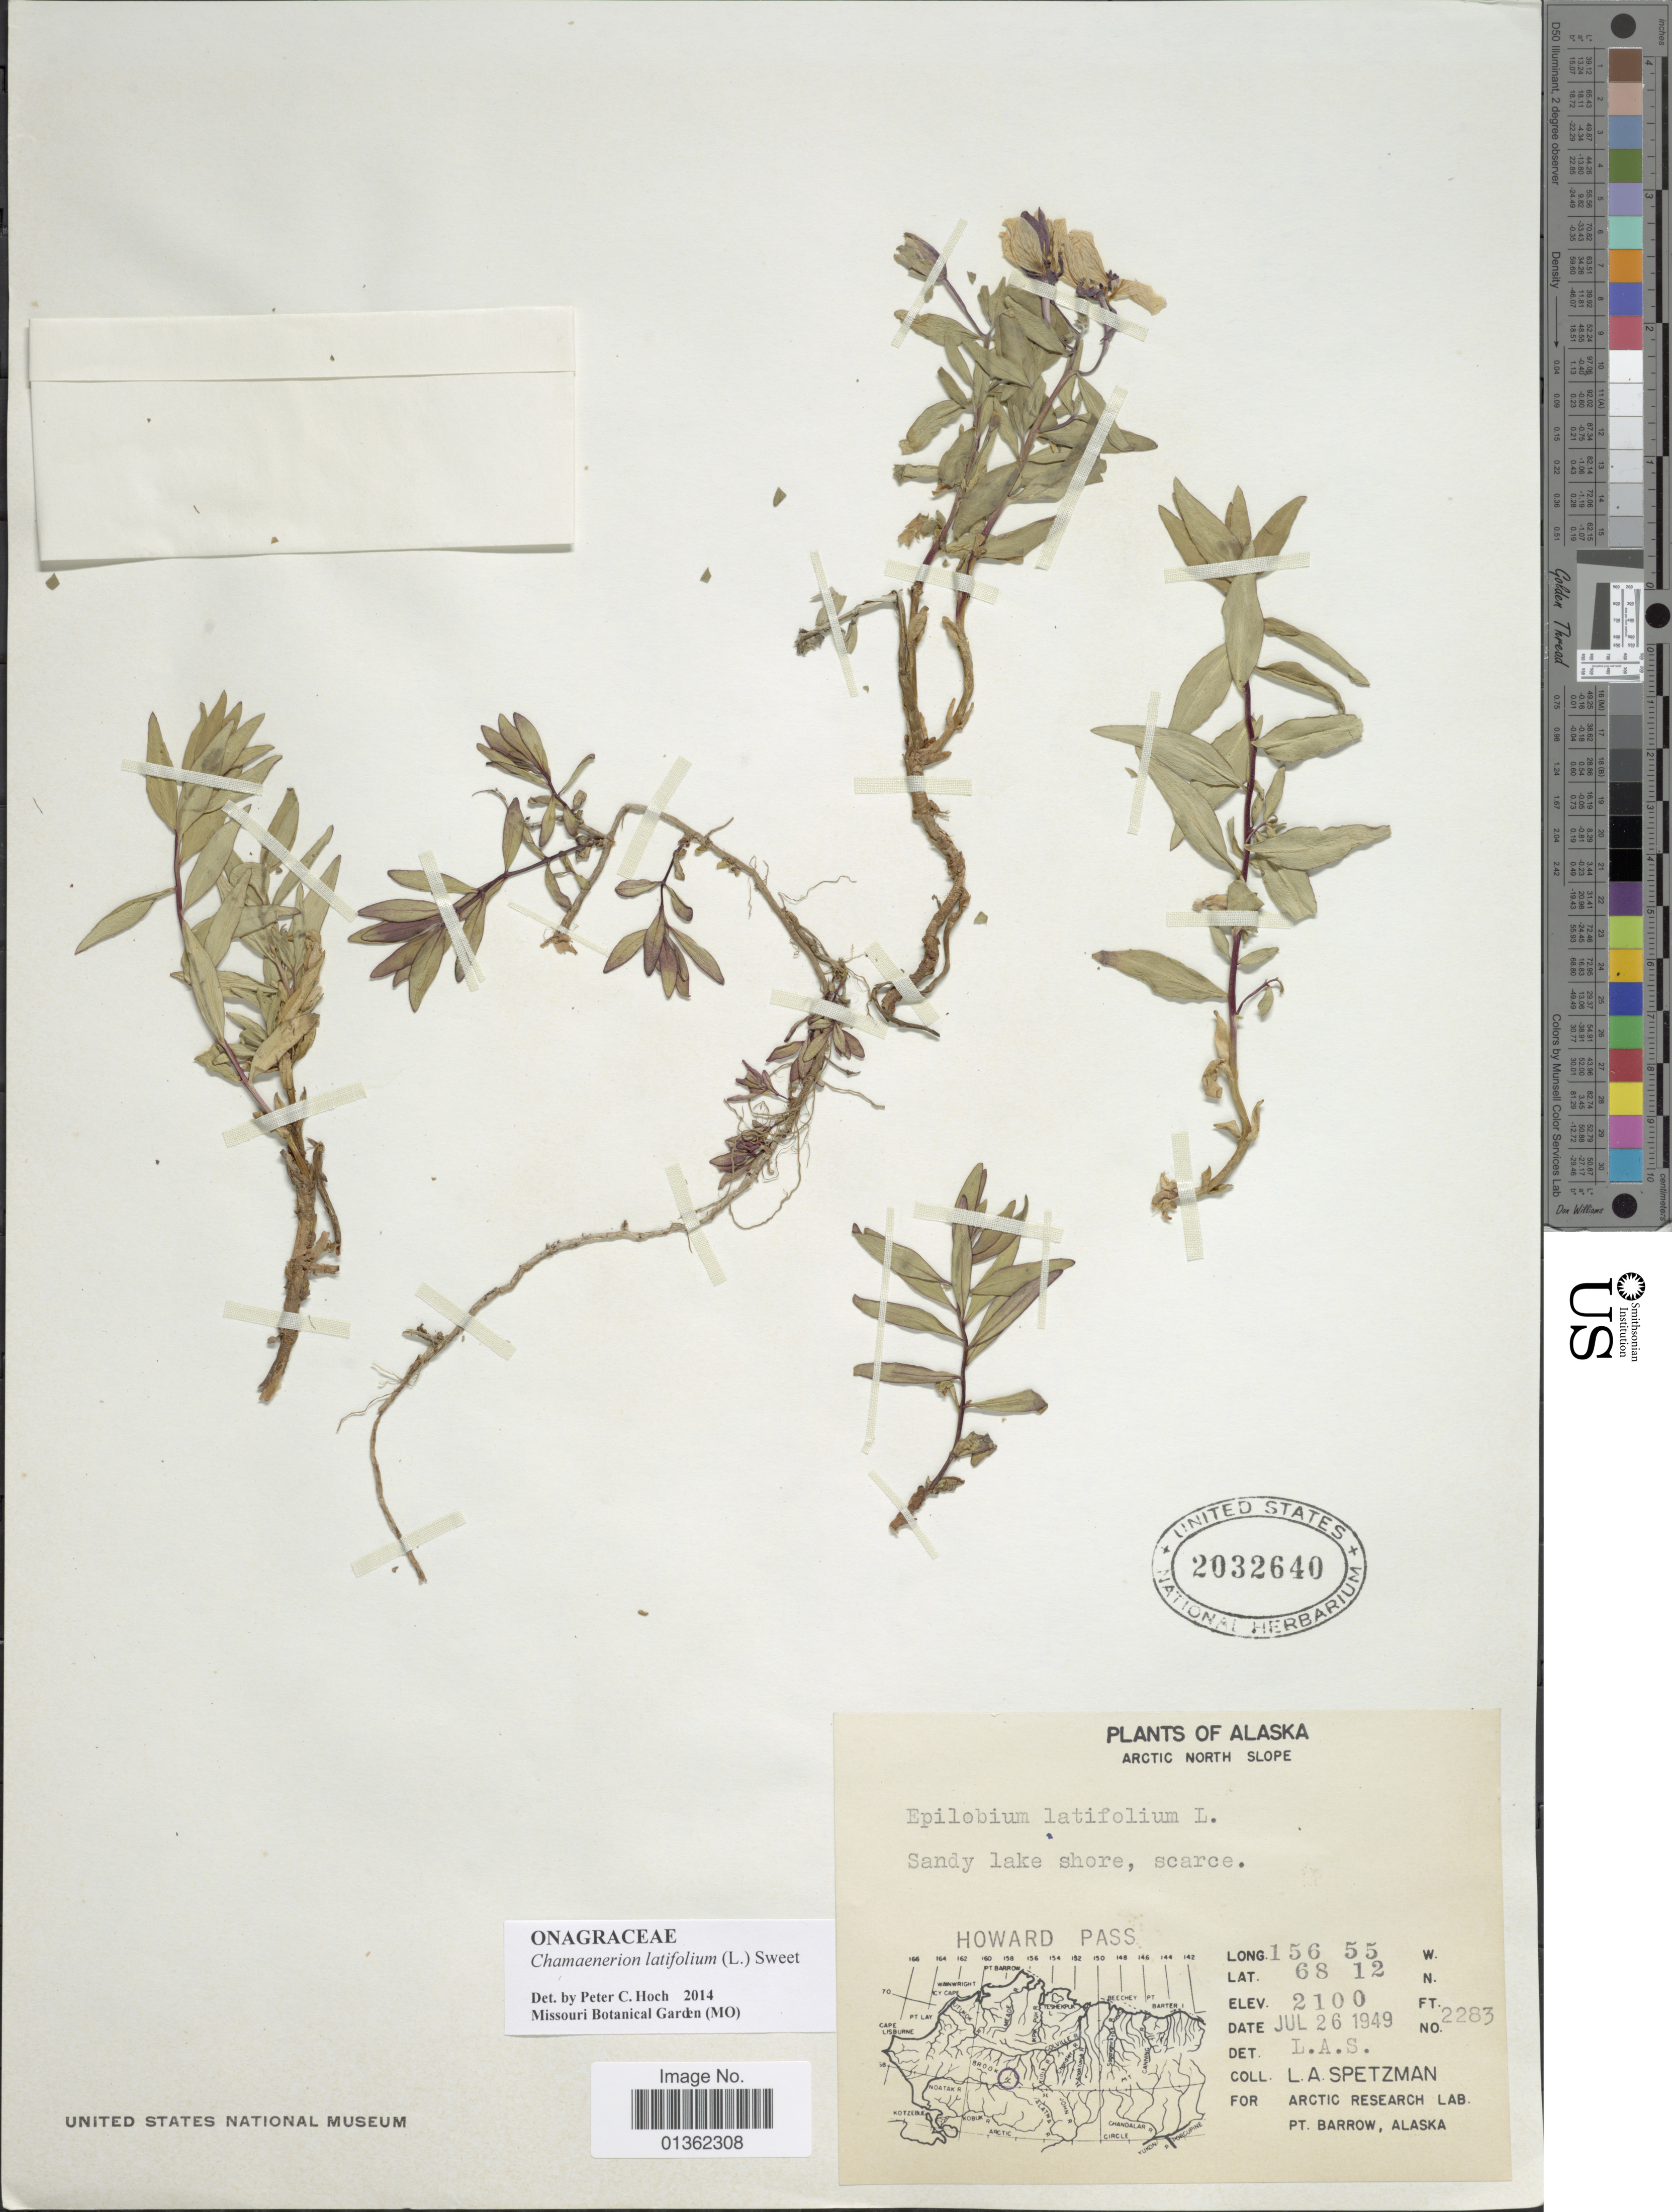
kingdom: Plantae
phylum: Tracheophyta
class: Magnoliopsida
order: Myrtales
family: Onagraceae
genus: Chamaenerion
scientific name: Chamaenerion latifolium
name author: (L.) Th. Fr. & Lange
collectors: L. Spetzman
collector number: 2283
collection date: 1949-07-26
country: United States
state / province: Alaska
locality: Arctic North Slope. Howard Pass.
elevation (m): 640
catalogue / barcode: US 2032640